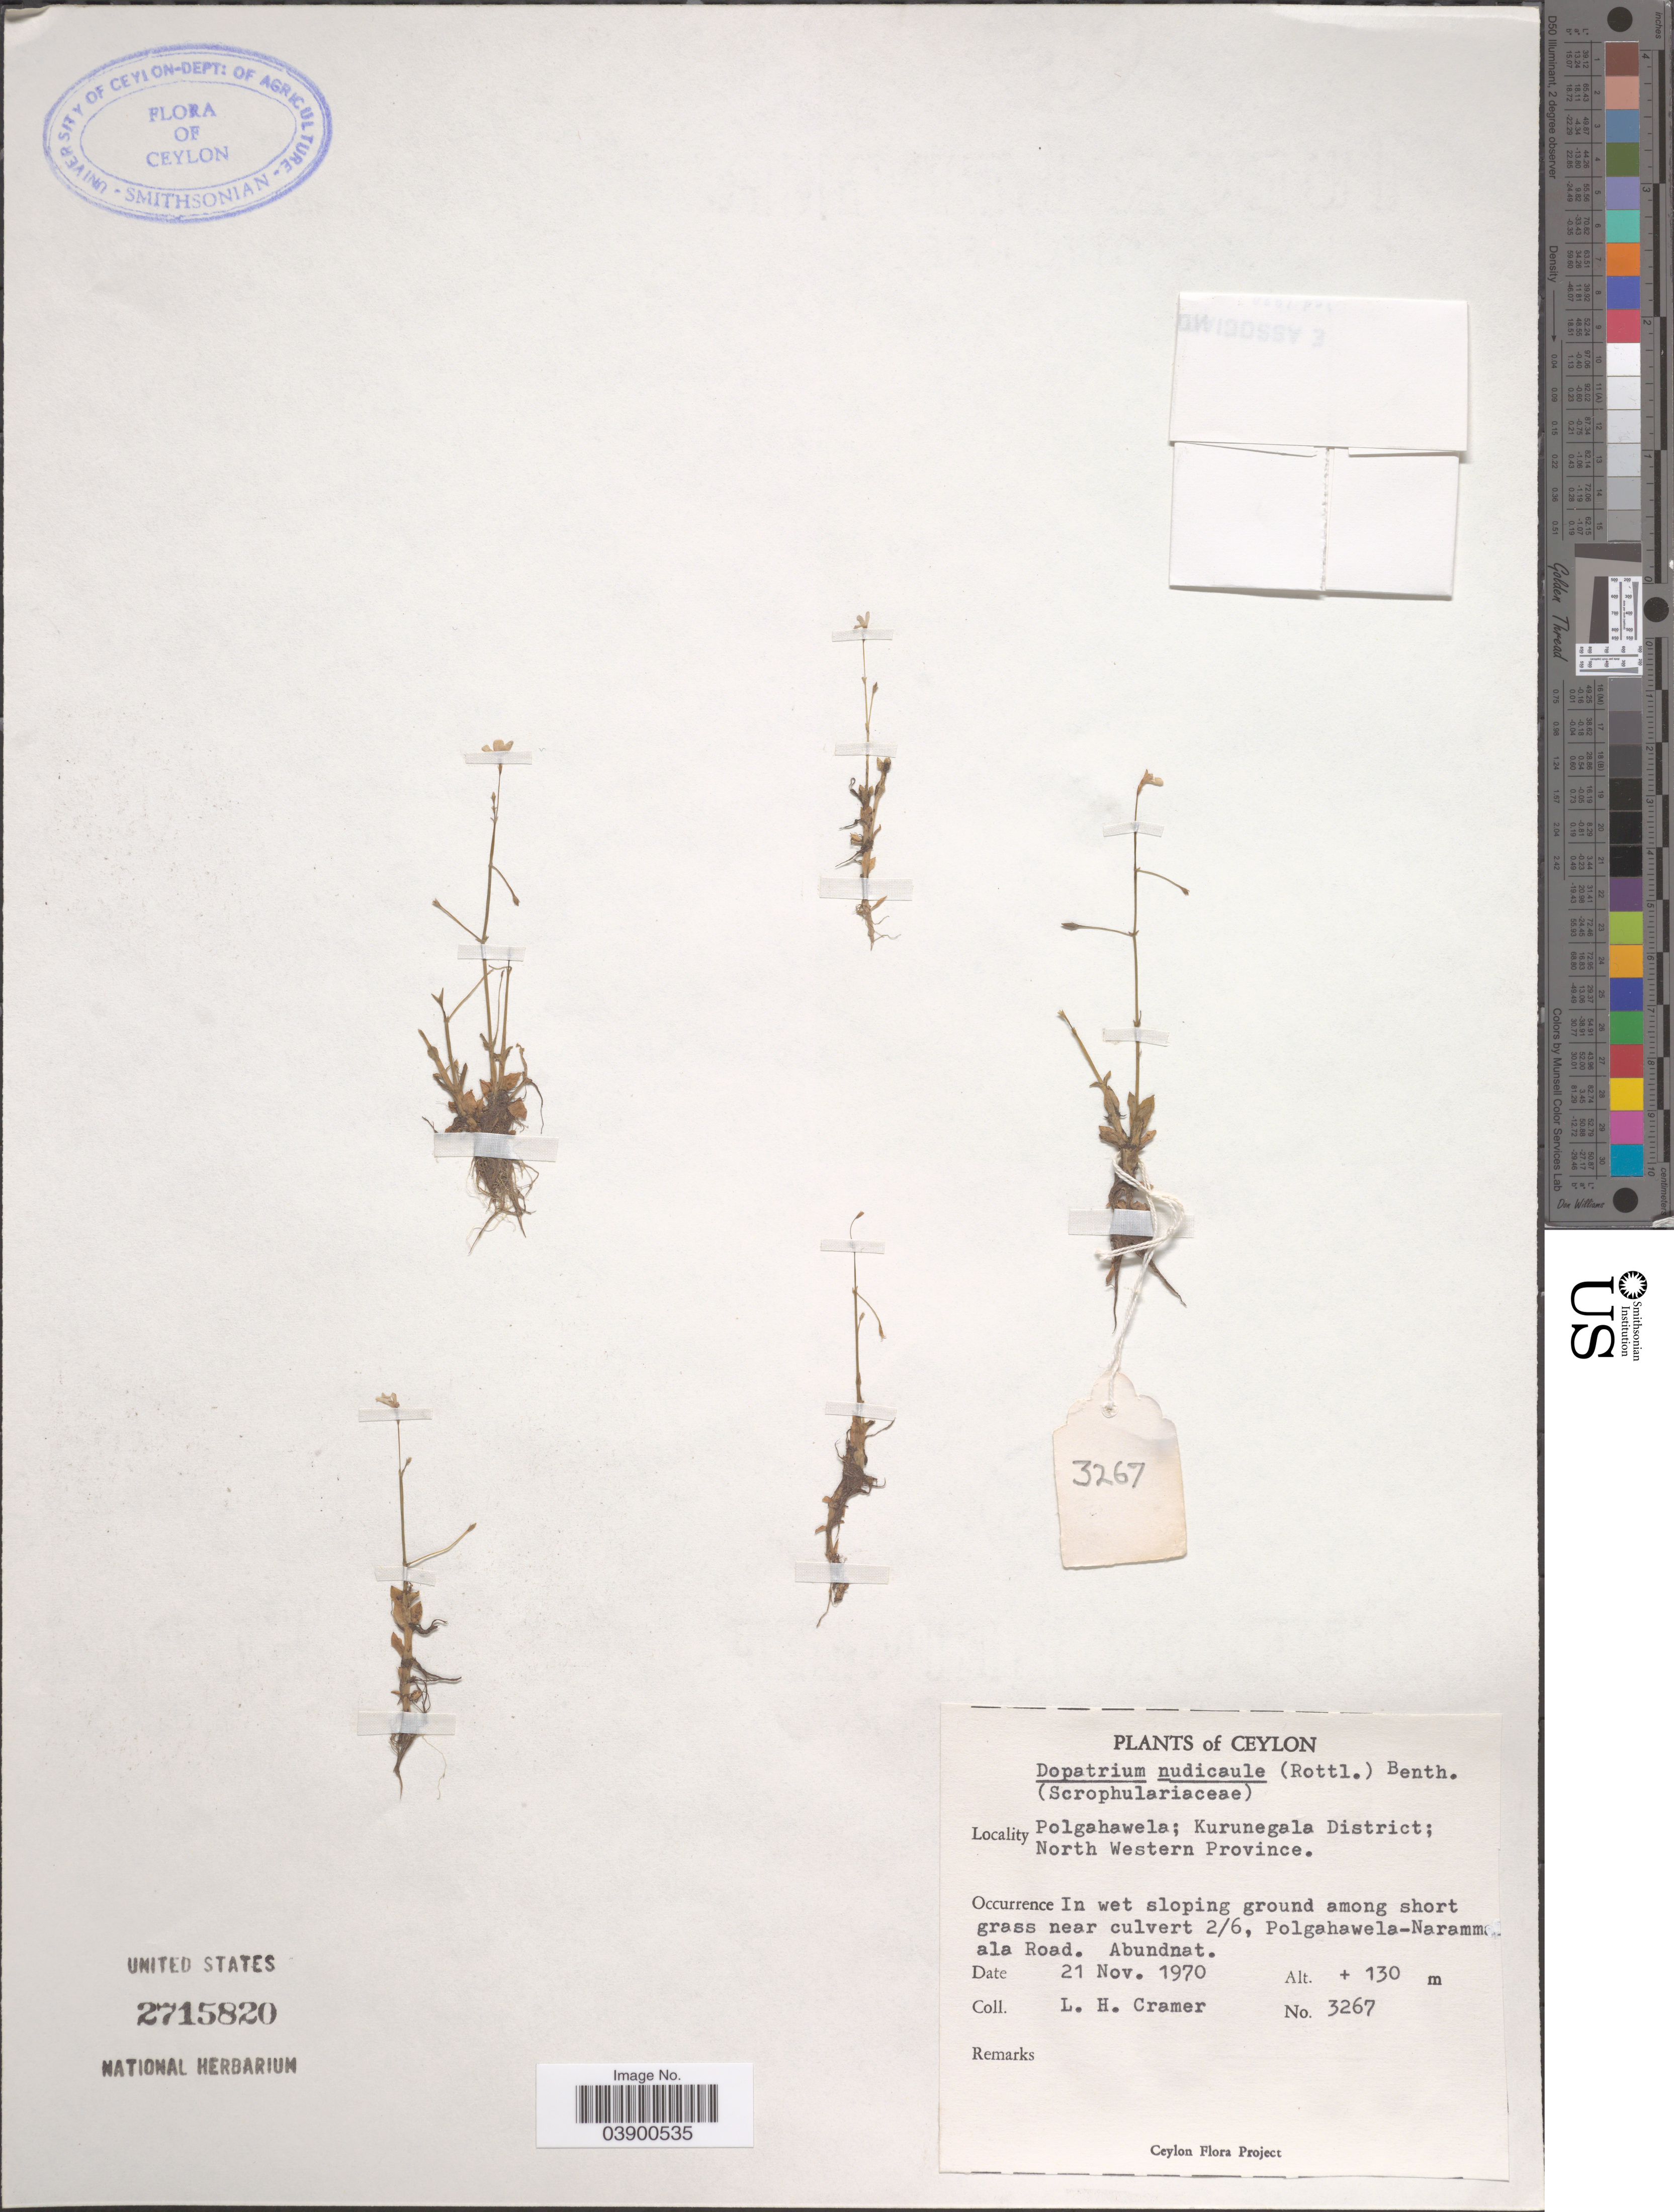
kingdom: Plantae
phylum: Tracheophyta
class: Magnoliopsida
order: Lamiales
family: Plantaginaceae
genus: Dopatrium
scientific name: Dopatrium nudicaule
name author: (Willd.) Benth.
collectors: L. H. Cramer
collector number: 3267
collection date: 1970-11-21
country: Sri Lanka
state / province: North Western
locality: Ceylon. Polgahawela; Kurunegala District. Near culvert 2/6, Polgahawela-Narammala Road.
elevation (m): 130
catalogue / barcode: US 2715820